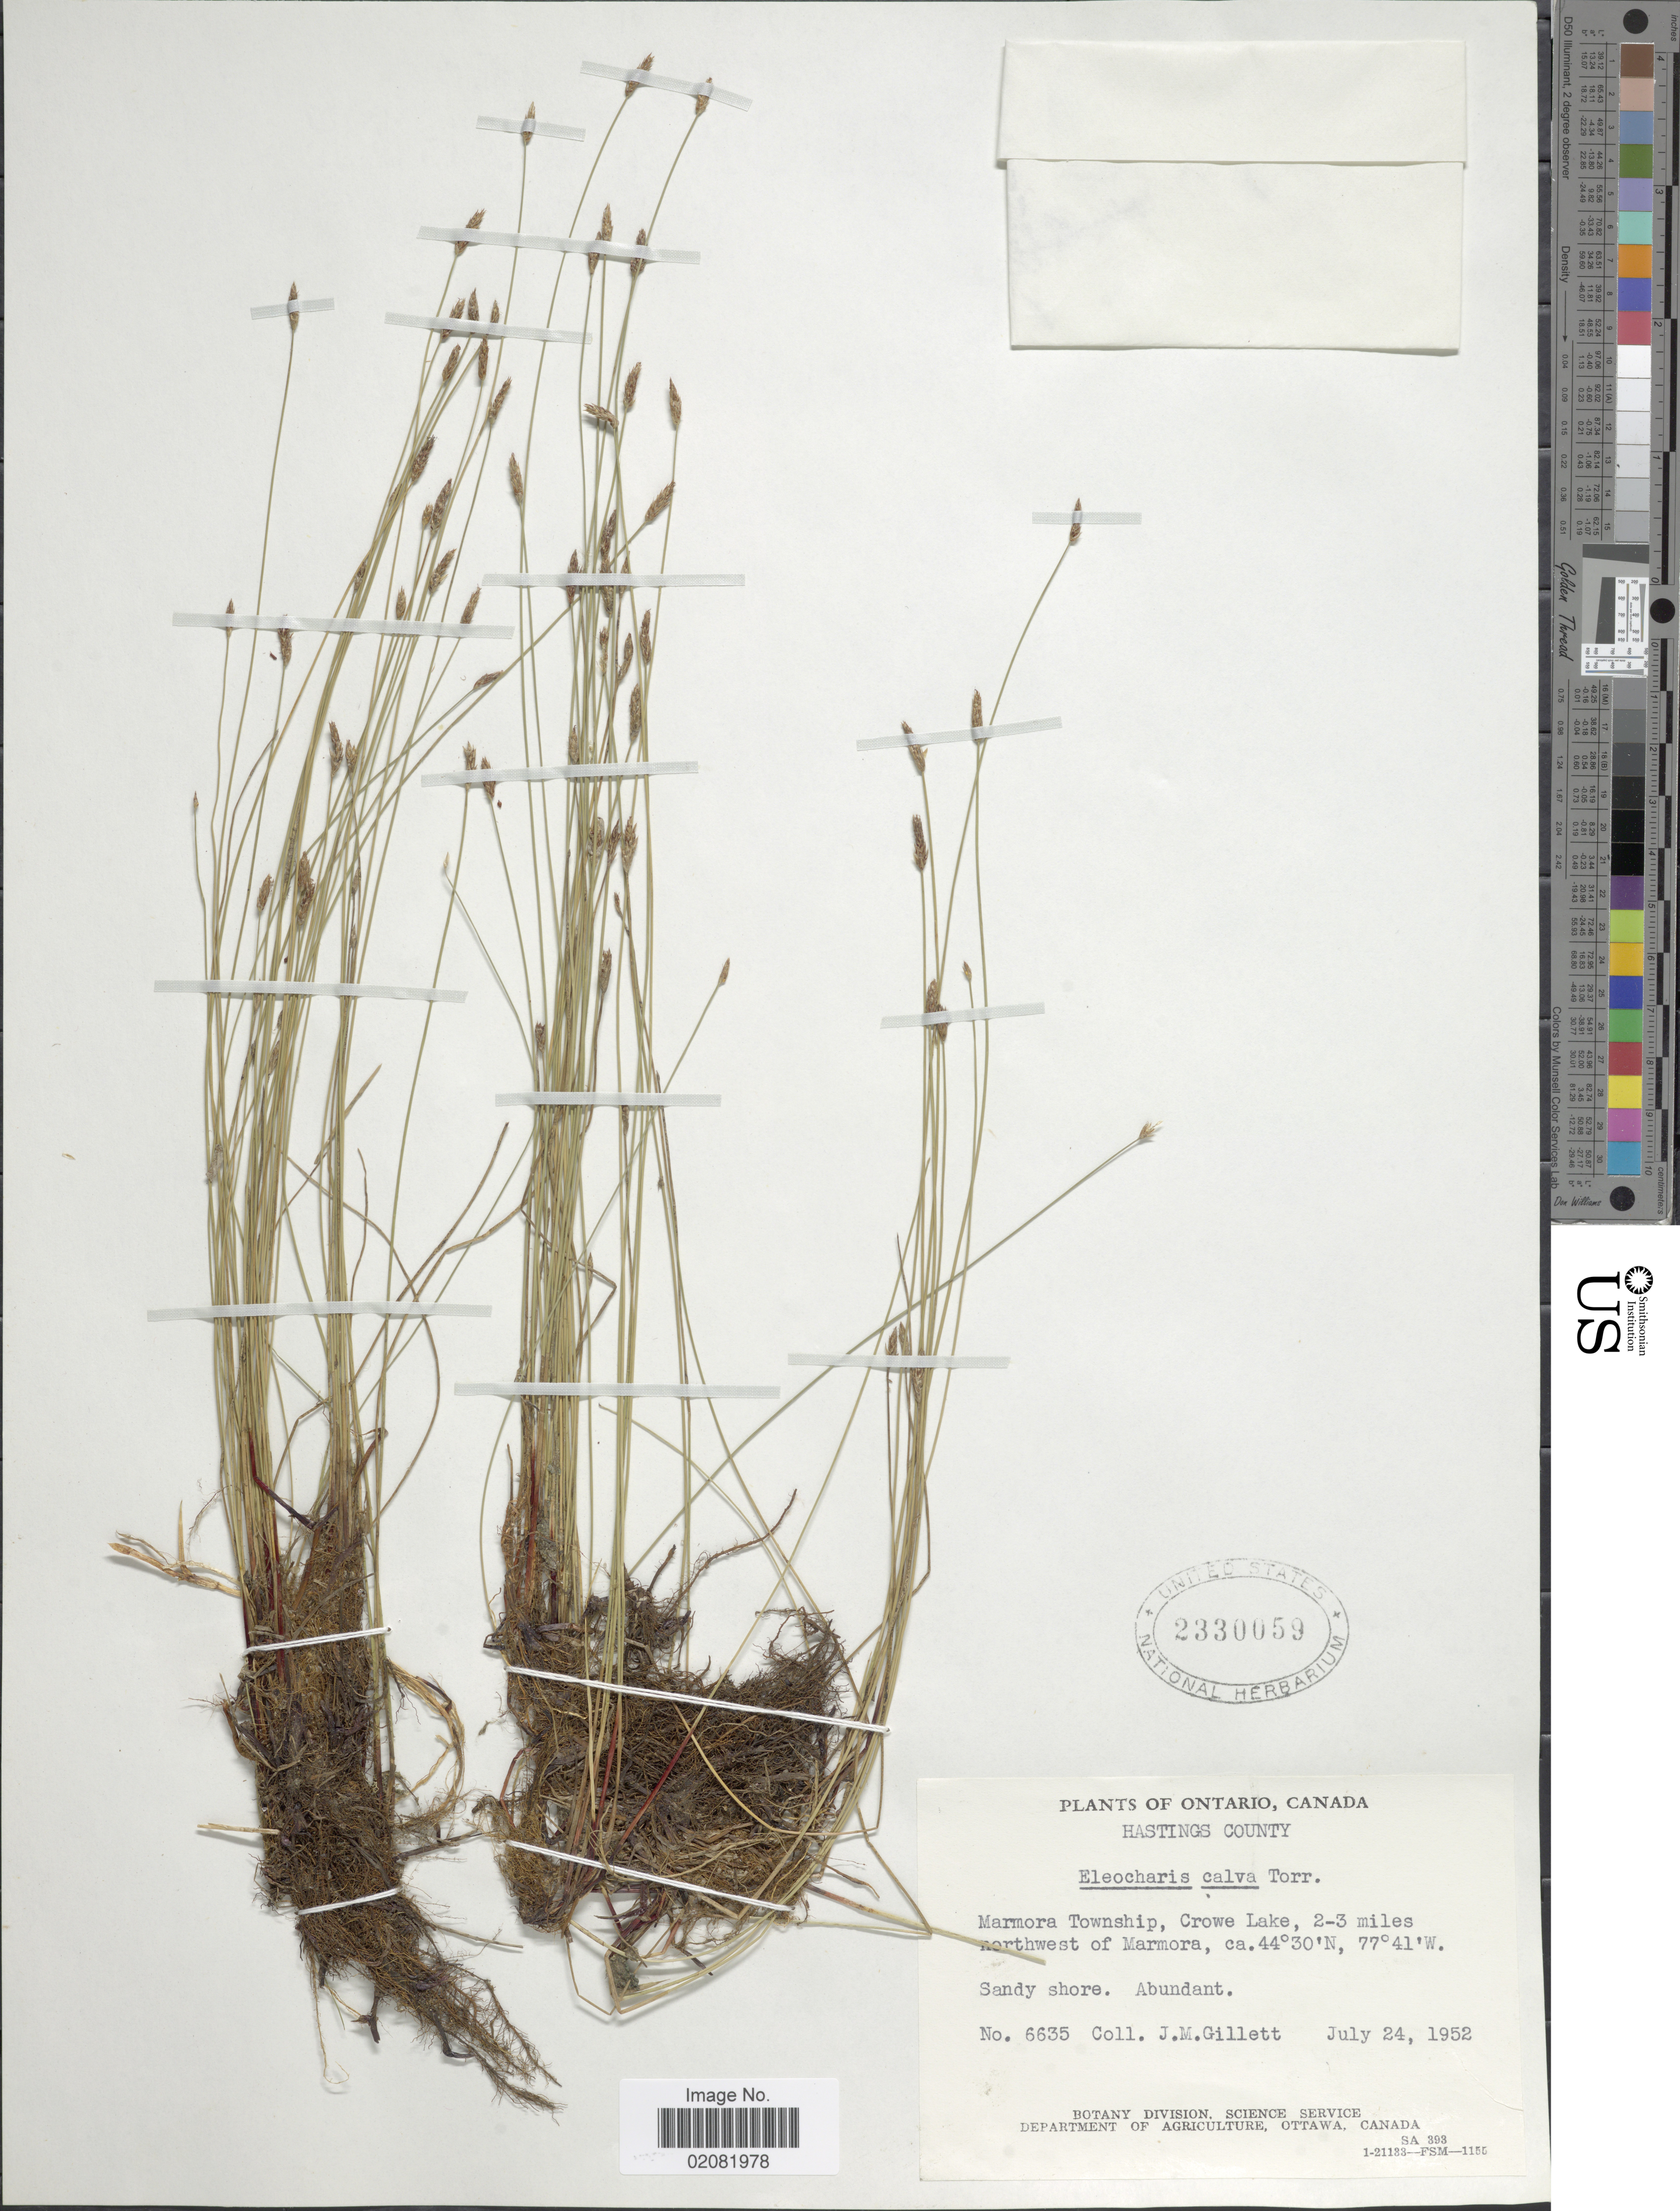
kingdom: Plantae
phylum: Tracheophyta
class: Liliopsida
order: Poales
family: Cyperaceae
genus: Eleocharis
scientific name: Eleocharis erythropoda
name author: Steud.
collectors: J. M. Gillett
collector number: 6635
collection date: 1952-07-24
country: Canada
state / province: Ontario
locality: Hastings County, Marmora Township, crowe Lake, 2-3 miles northwest of Marmora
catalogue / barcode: US 233059